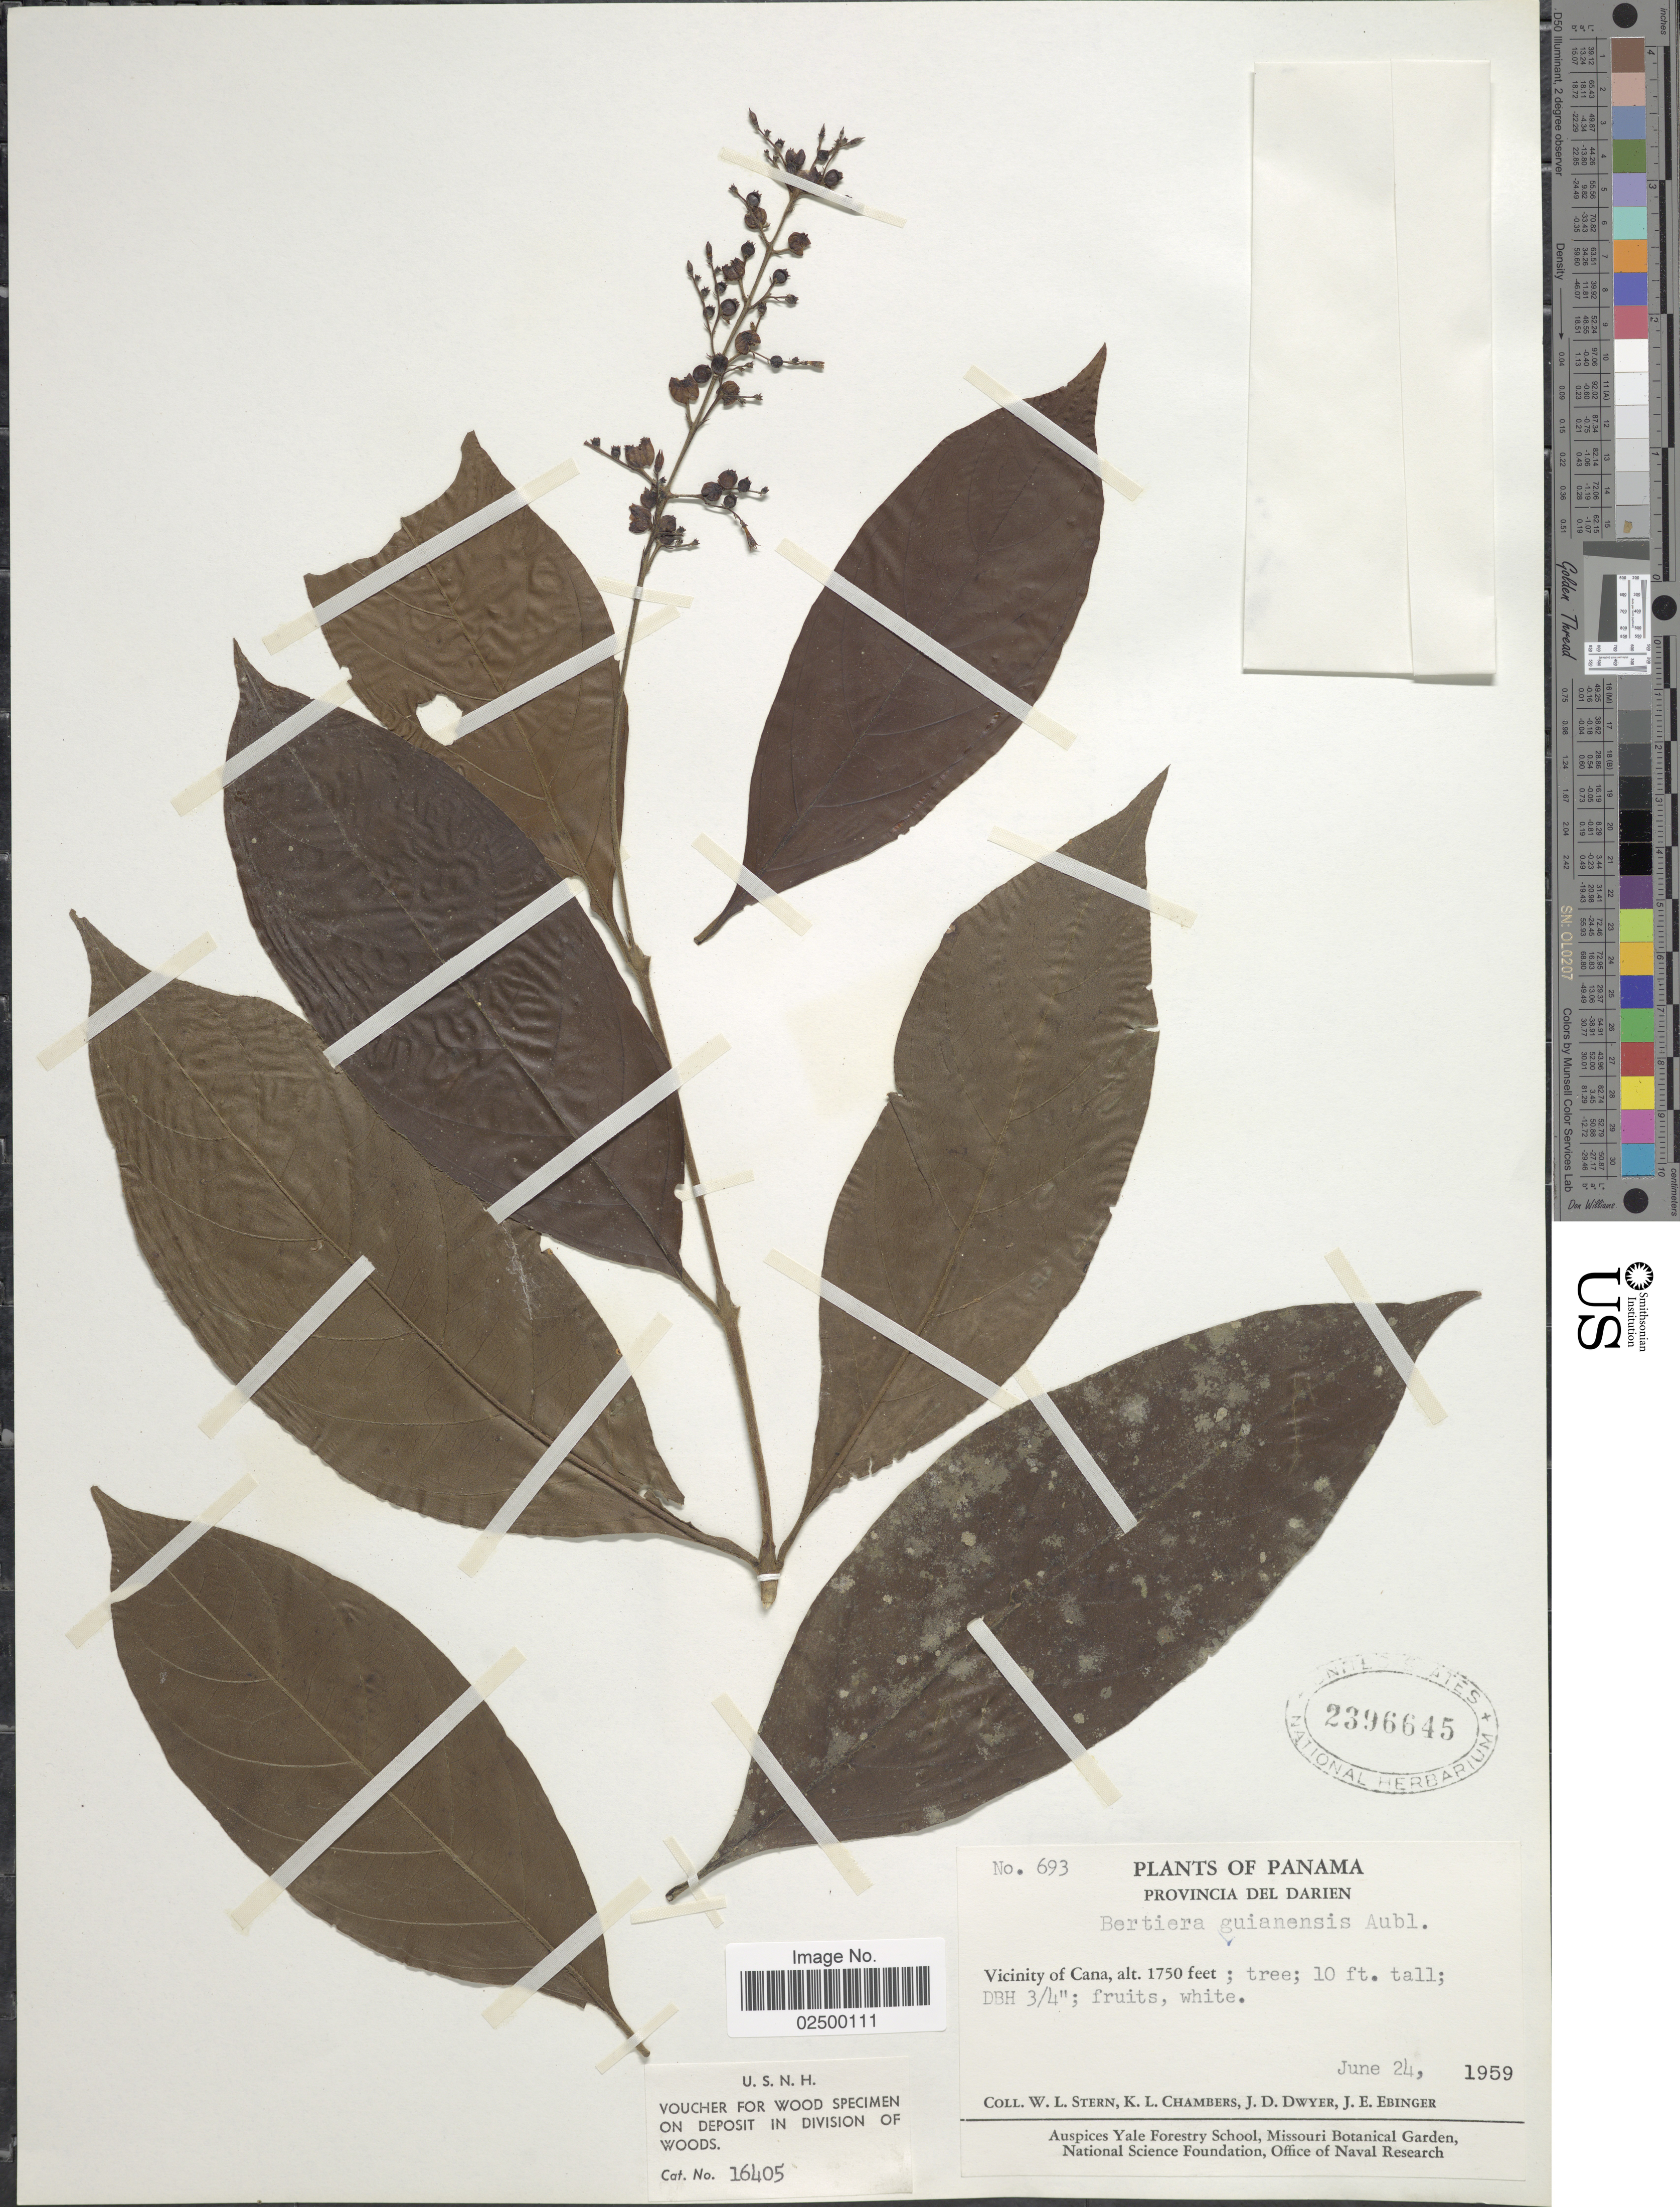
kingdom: Plantae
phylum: Tracheophyta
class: Magnoliopsida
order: Gentianales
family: Rubiaceae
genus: Bertiera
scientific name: Bertiera guianensis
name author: Aubl.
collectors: W. L. Stern, K. Chambers, J. D. Dwyer & J. Ebinger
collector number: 693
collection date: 1959-06-24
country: Panama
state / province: Darién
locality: Provincia Del Darien, Vicinity of Cana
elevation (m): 533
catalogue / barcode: US 2396645